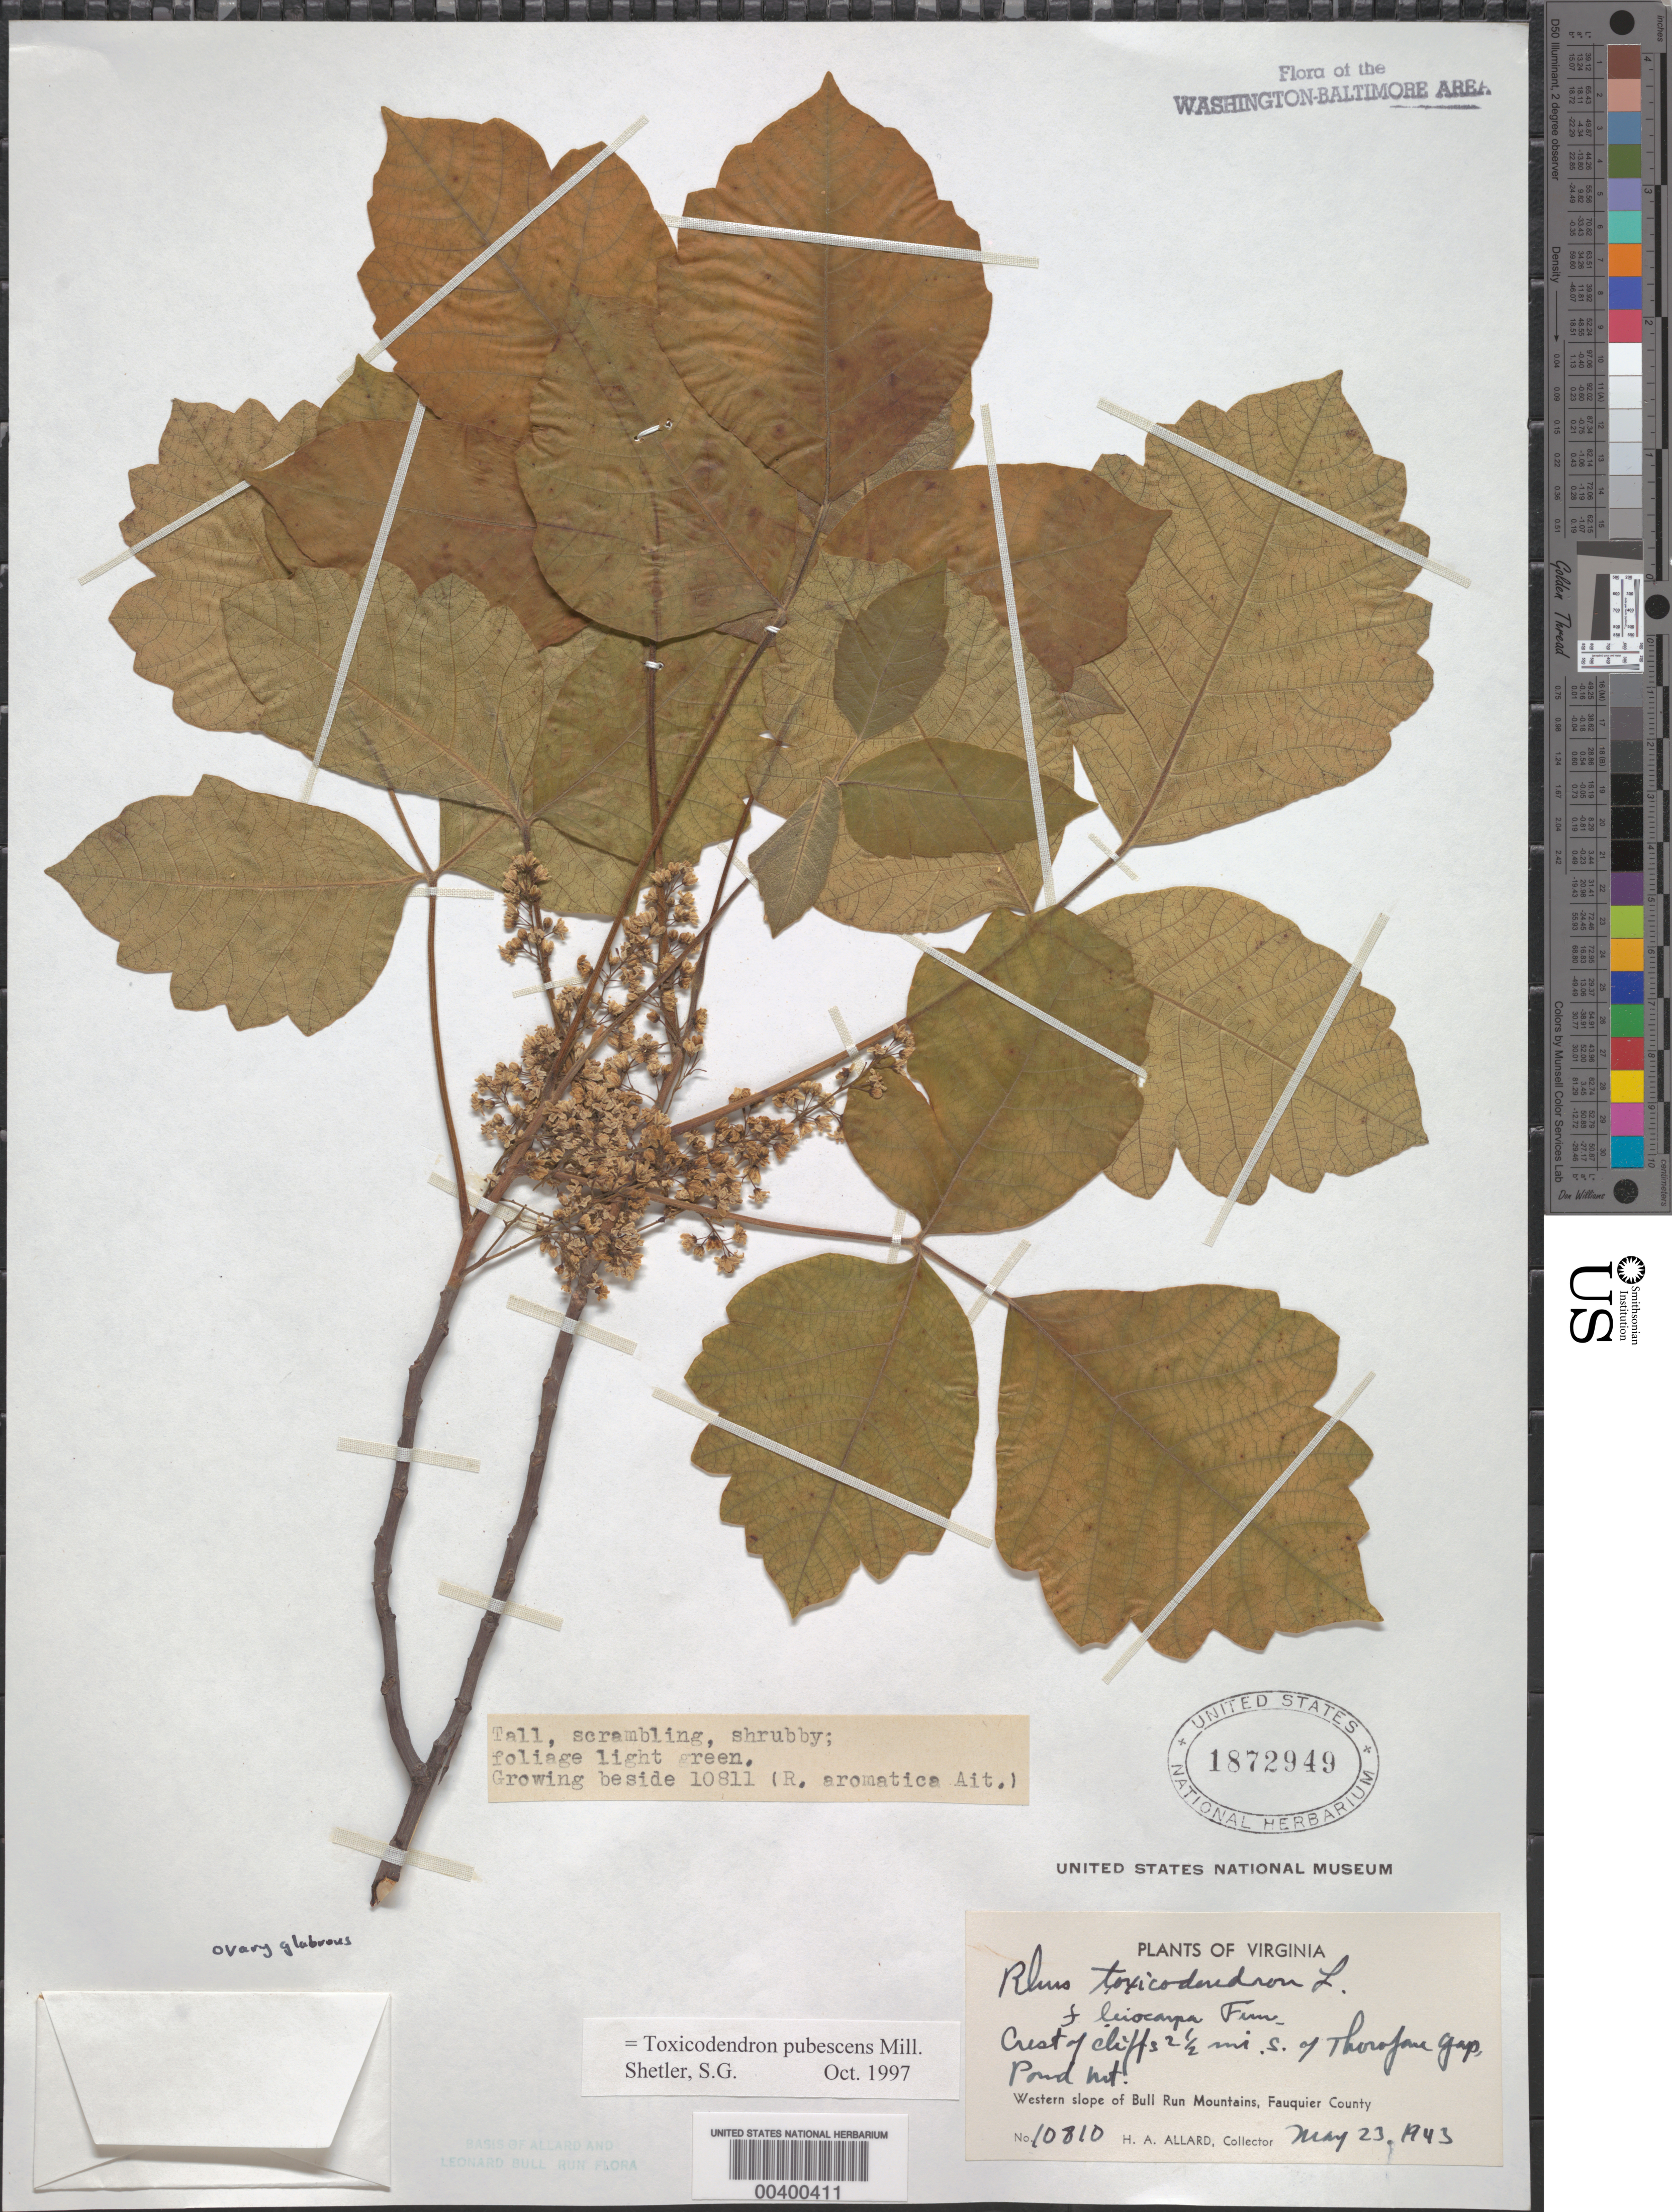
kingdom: Plantae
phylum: Tracheophyta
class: Magnoliopsida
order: Sapindales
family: Anacardiaceae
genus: Toxicodendron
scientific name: Toxicodendron pubescens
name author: Mill.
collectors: H. A. Allard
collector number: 10810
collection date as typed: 23 May 1940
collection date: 1940-05-23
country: United States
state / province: Virginia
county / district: Culpeper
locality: Mount Pony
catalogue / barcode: US 1872949